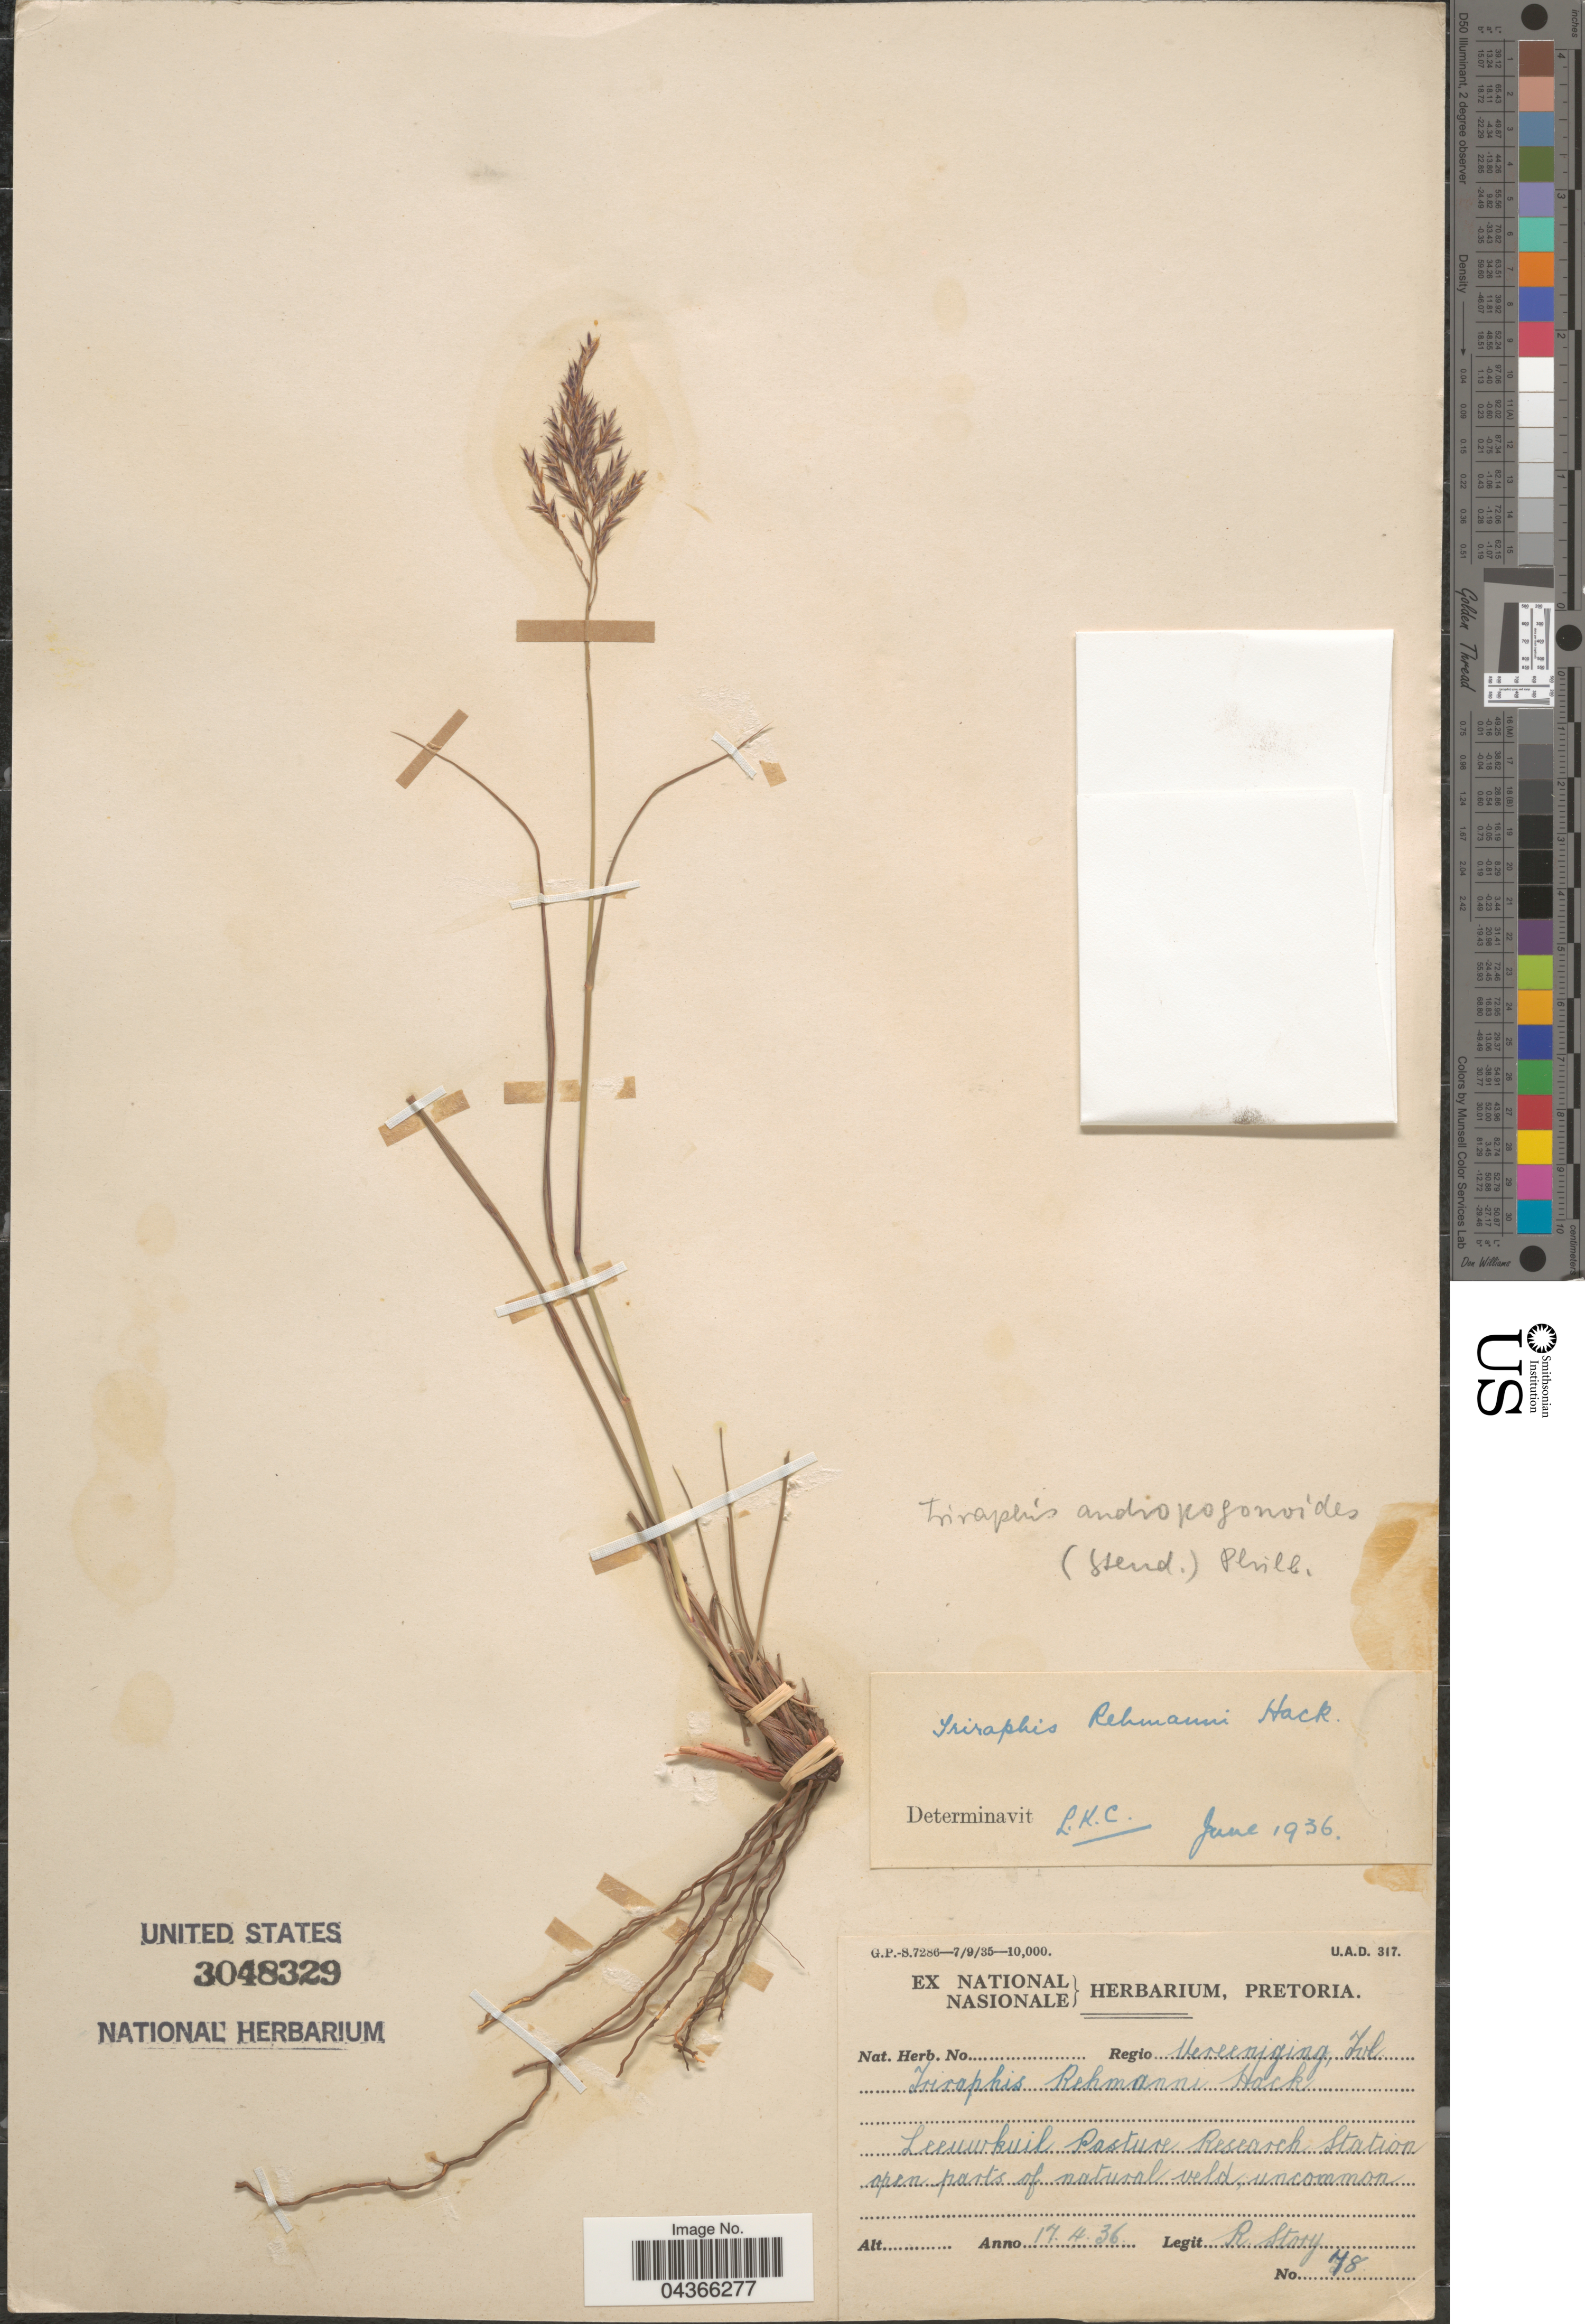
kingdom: Plantae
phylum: Tracheophyta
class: Liliopsida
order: Poales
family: Poaceae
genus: Triraphis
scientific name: Triraphis andropogonoides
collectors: R. Story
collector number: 78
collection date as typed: Transcribed d/m/y: 17/4/36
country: South Africa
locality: Regio Vereebiging, Tvl. Leeuwkuil Pasture Research Station.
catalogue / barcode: US 3048329